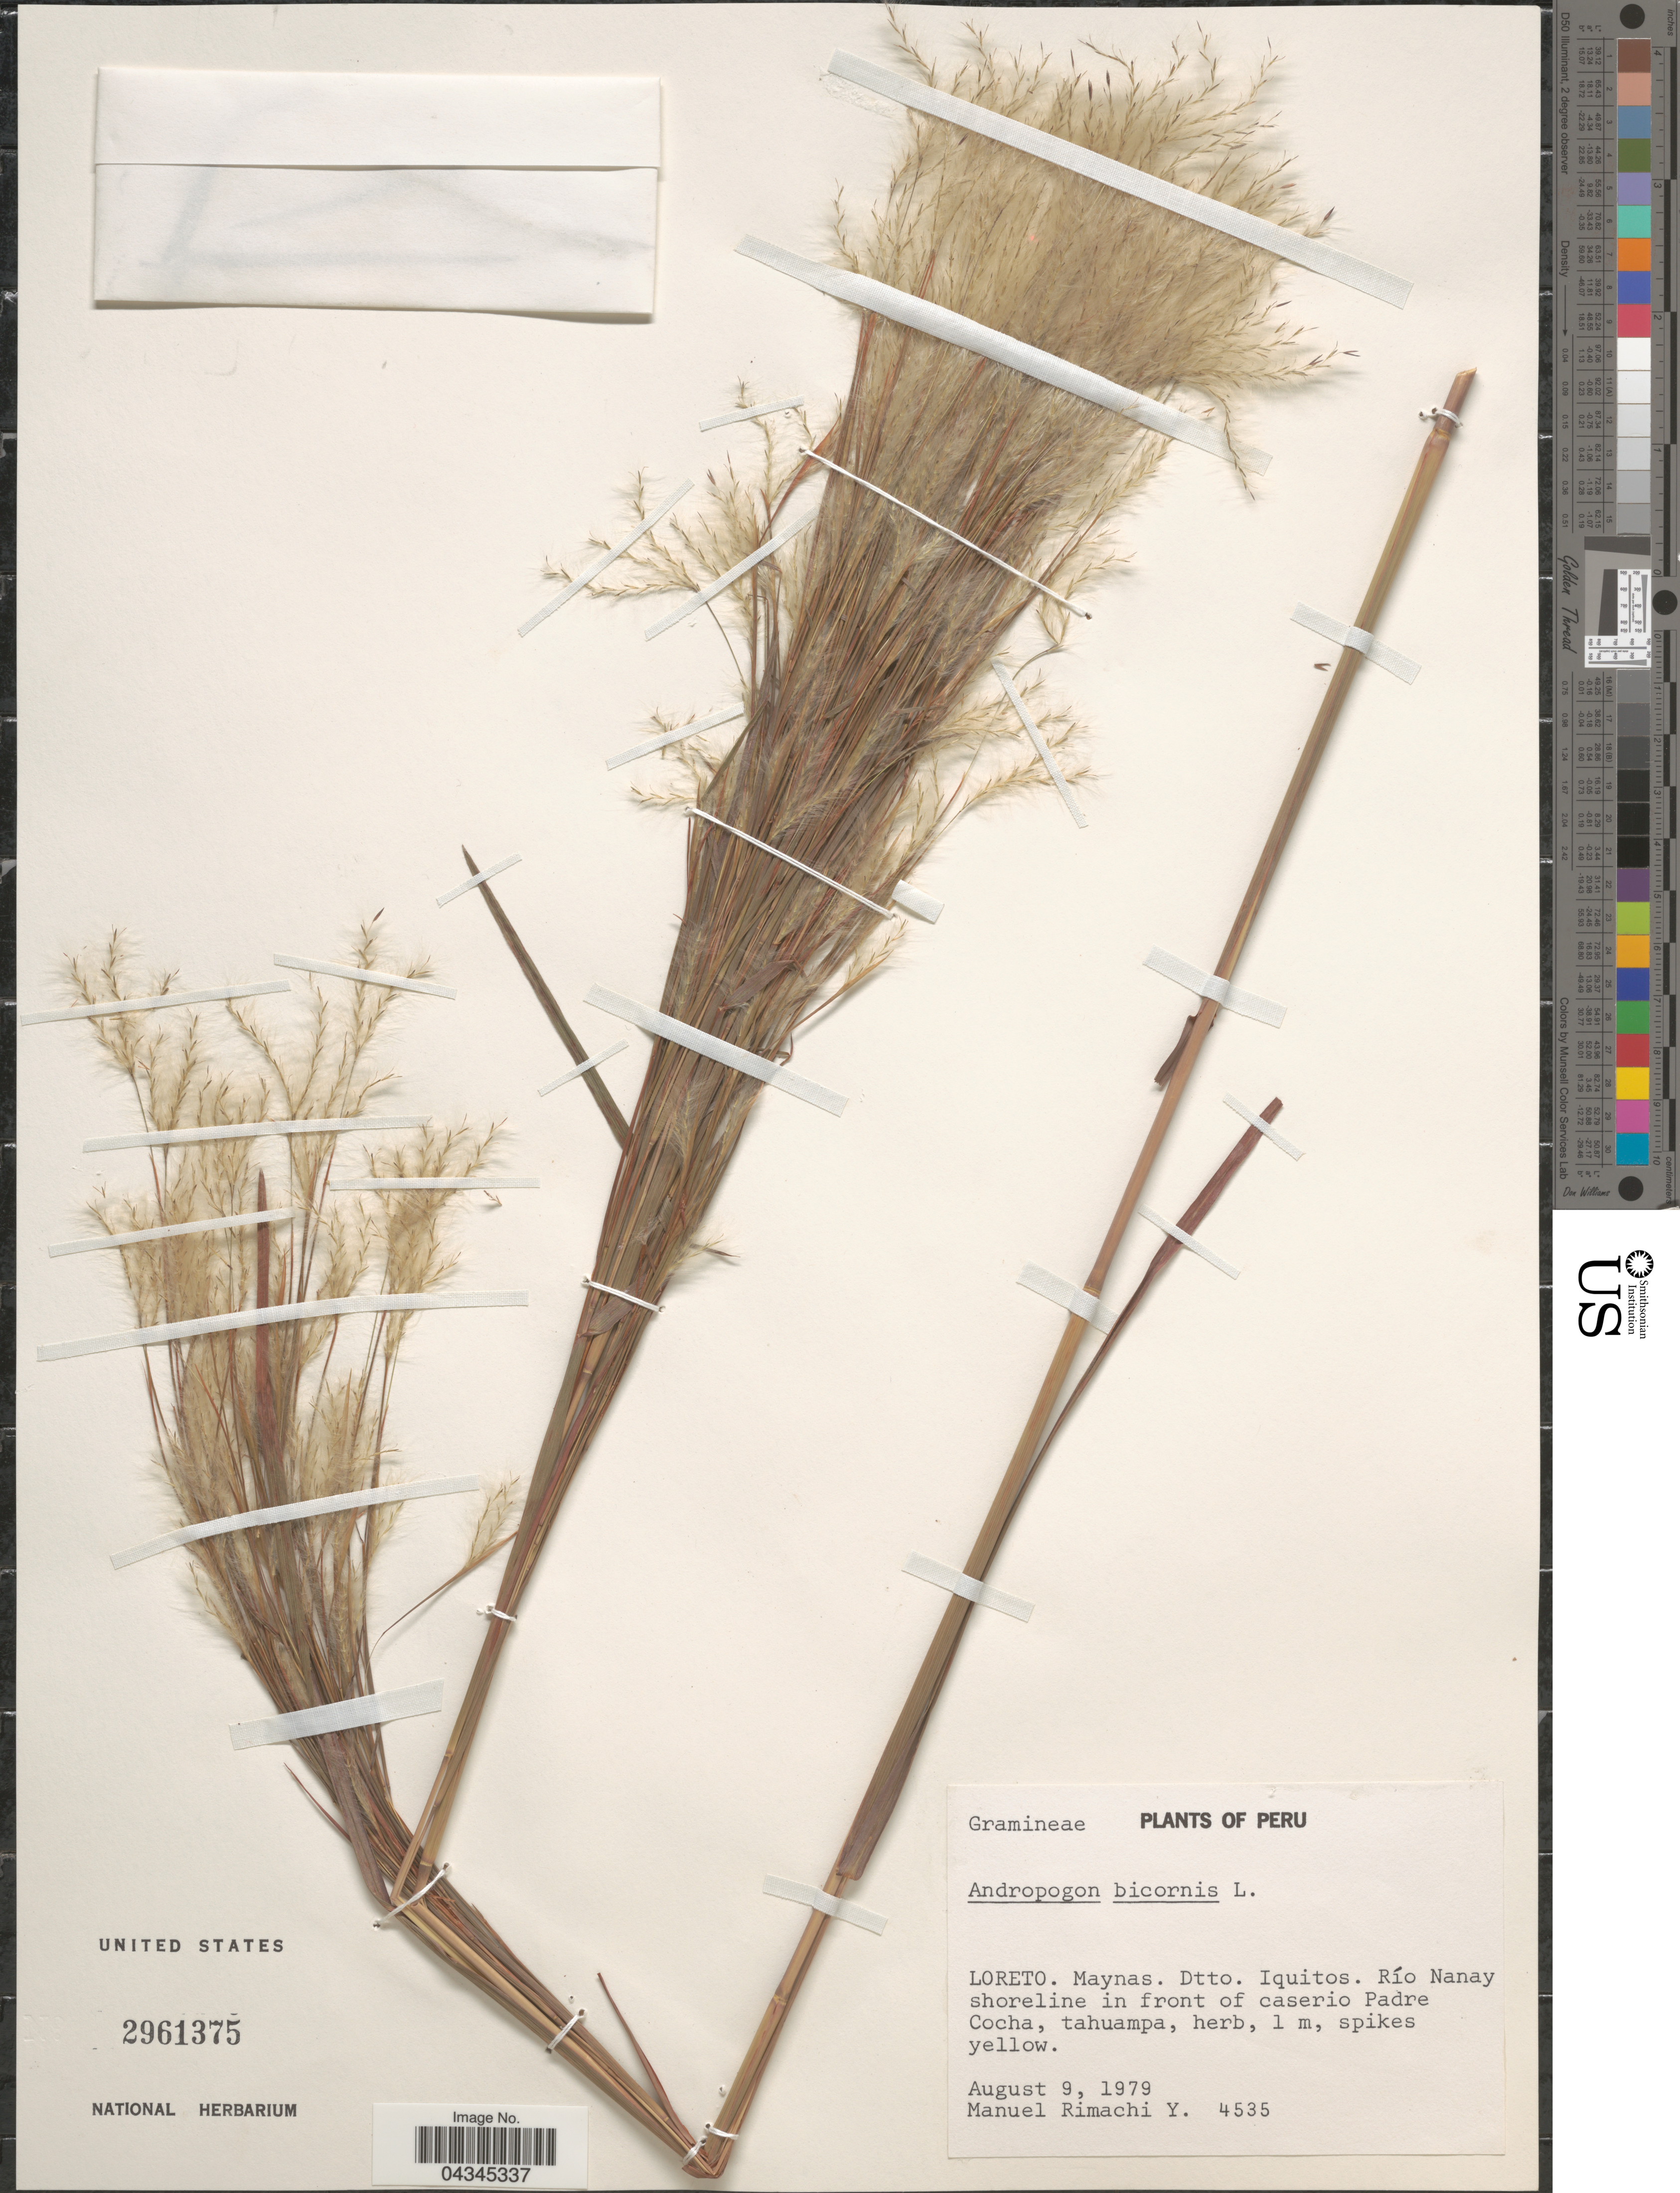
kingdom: Plantae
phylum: Tracheophyta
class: Liliopsida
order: Poales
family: Poaceae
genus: Andropogon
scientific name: Andropogon bicornis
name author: L.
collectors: M. Rimachi Y.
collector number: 4535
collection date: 1979-08-09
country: Peru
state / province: Loreto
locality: Maynas. Dtto. Iquitos. Río Nanay shoreline in front of caserio Padre Cocha, tahuampa.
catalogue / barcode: US 2961375